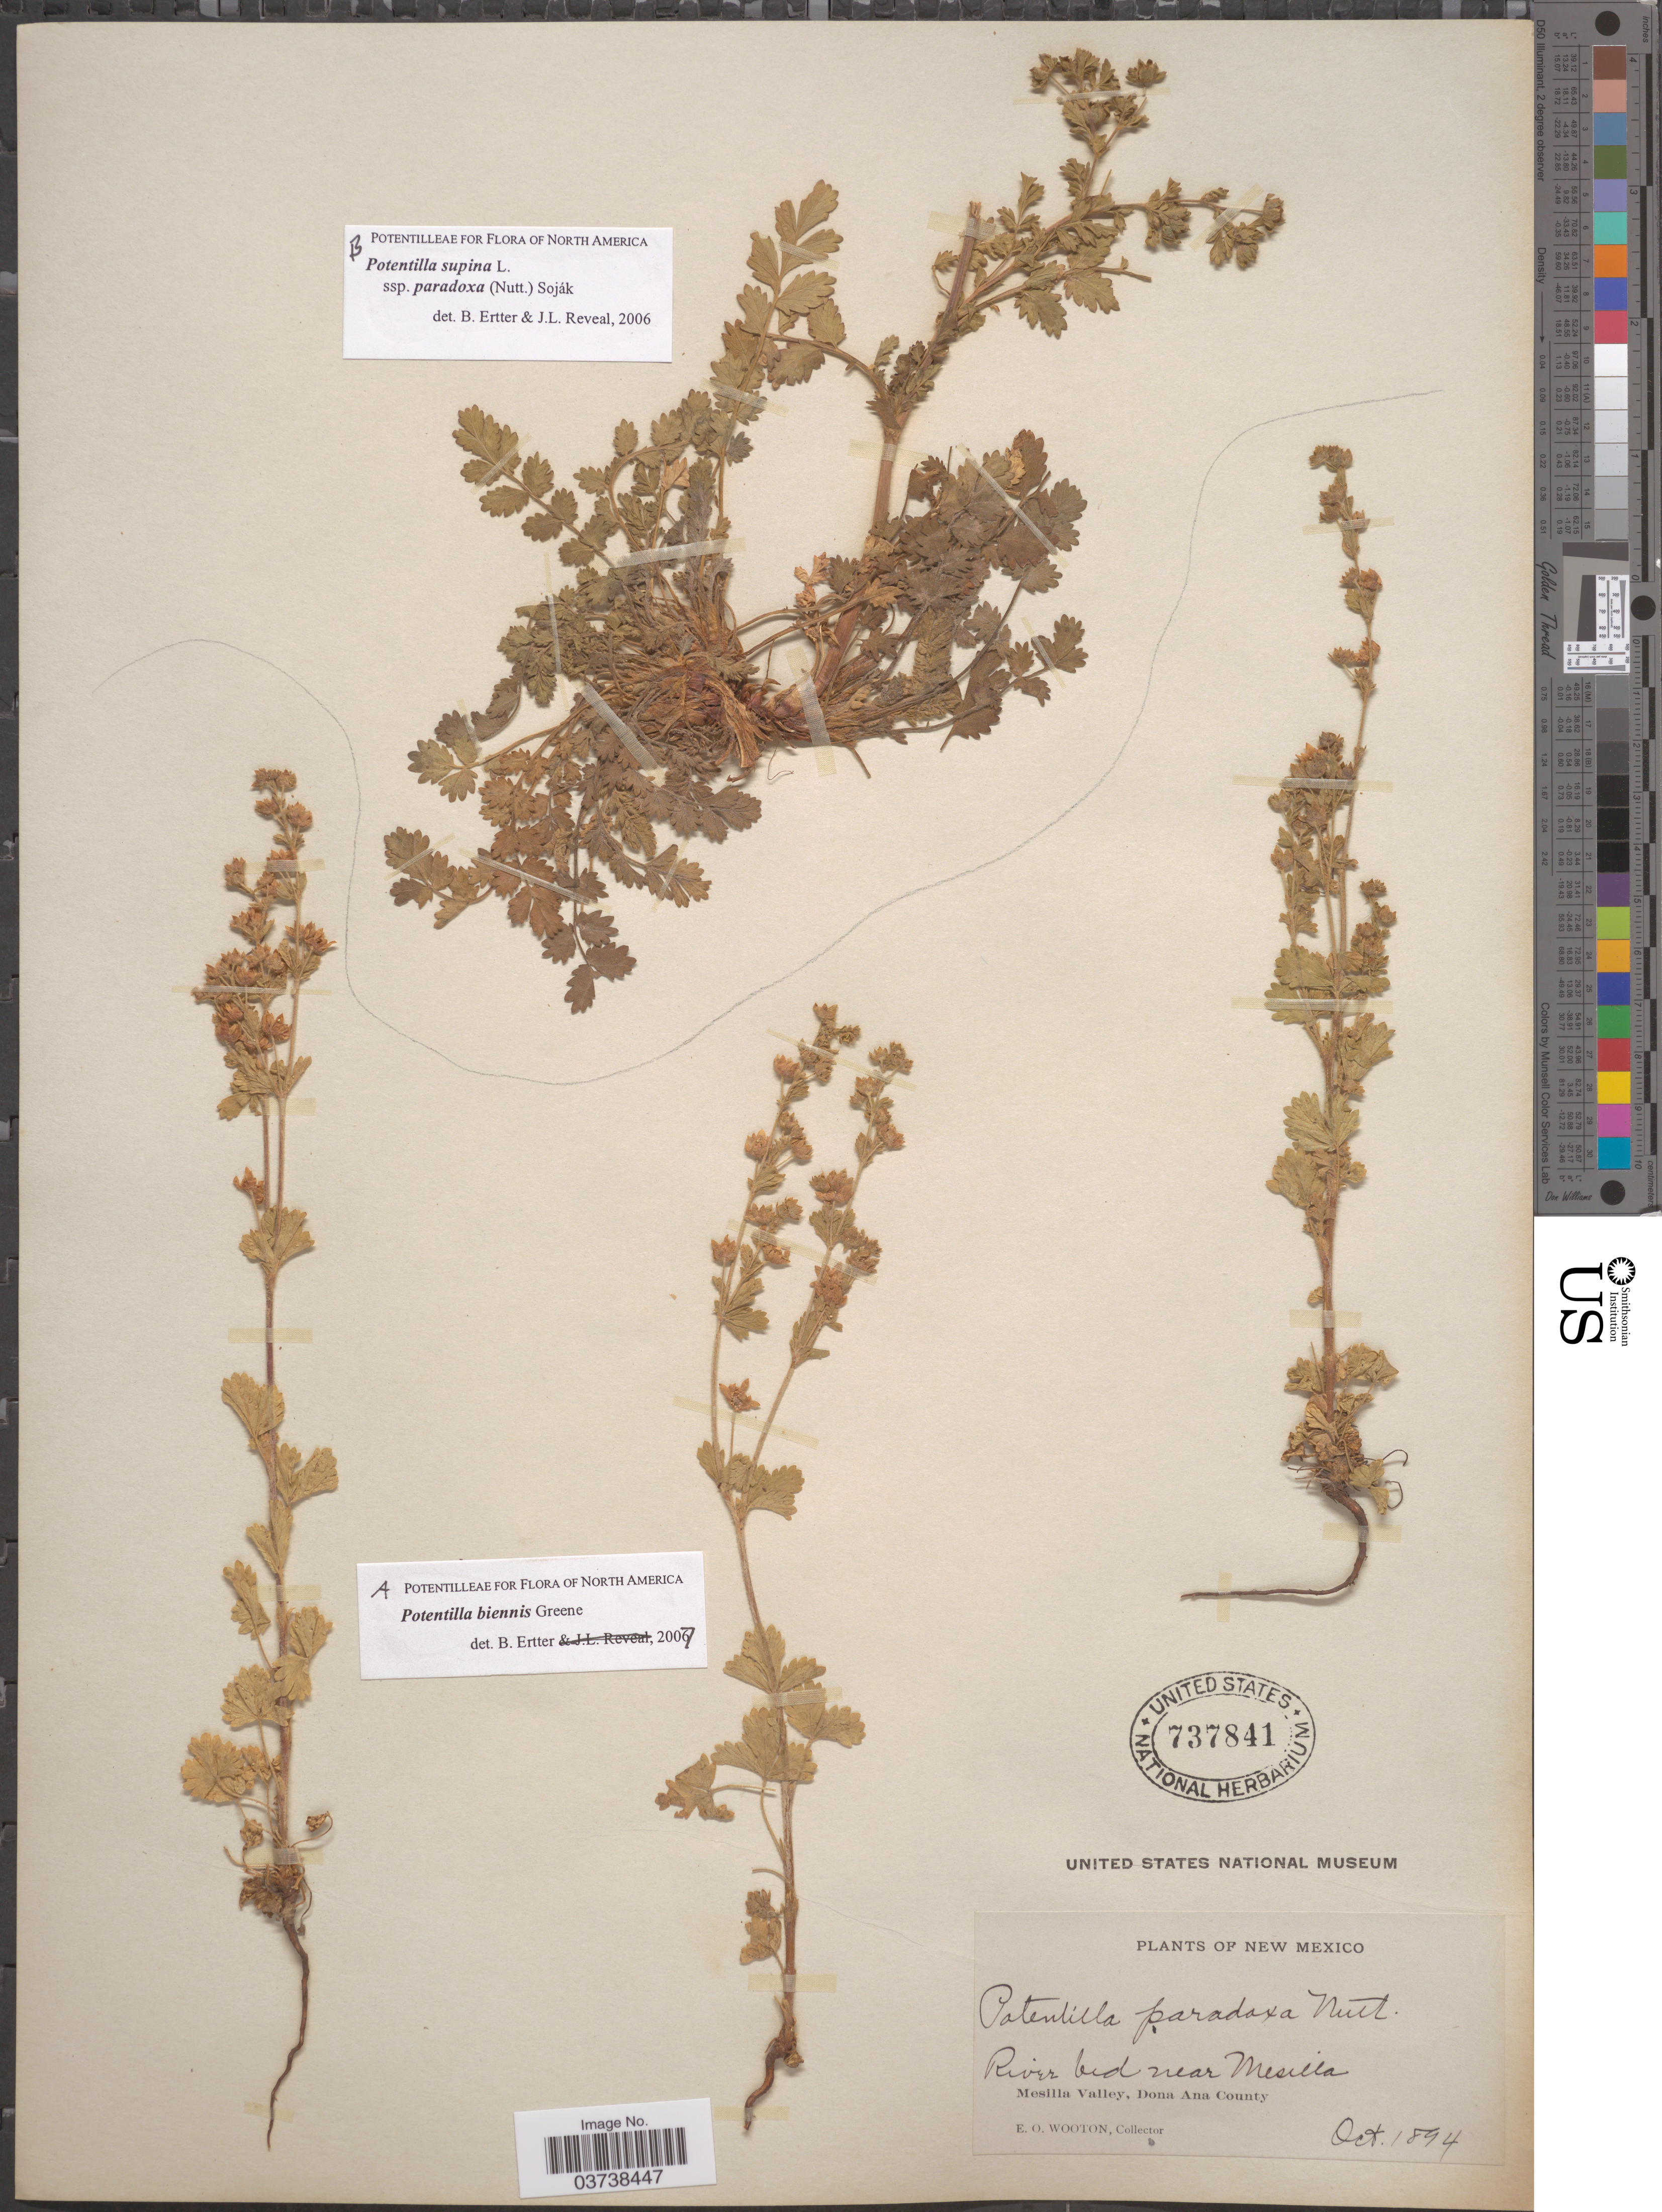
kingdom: Plantae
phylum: Tracheophyta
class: Magnoliopsida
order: Rosales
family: Rosaceae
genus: Potentilla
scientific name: Potentilla biennis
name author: Greene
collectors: E. O. Wooton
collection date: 1894-10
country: United States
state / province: New Mexico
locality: River bed near Mesilla. Mesilla Valley, Dona Ana County.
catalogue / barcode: US 737841